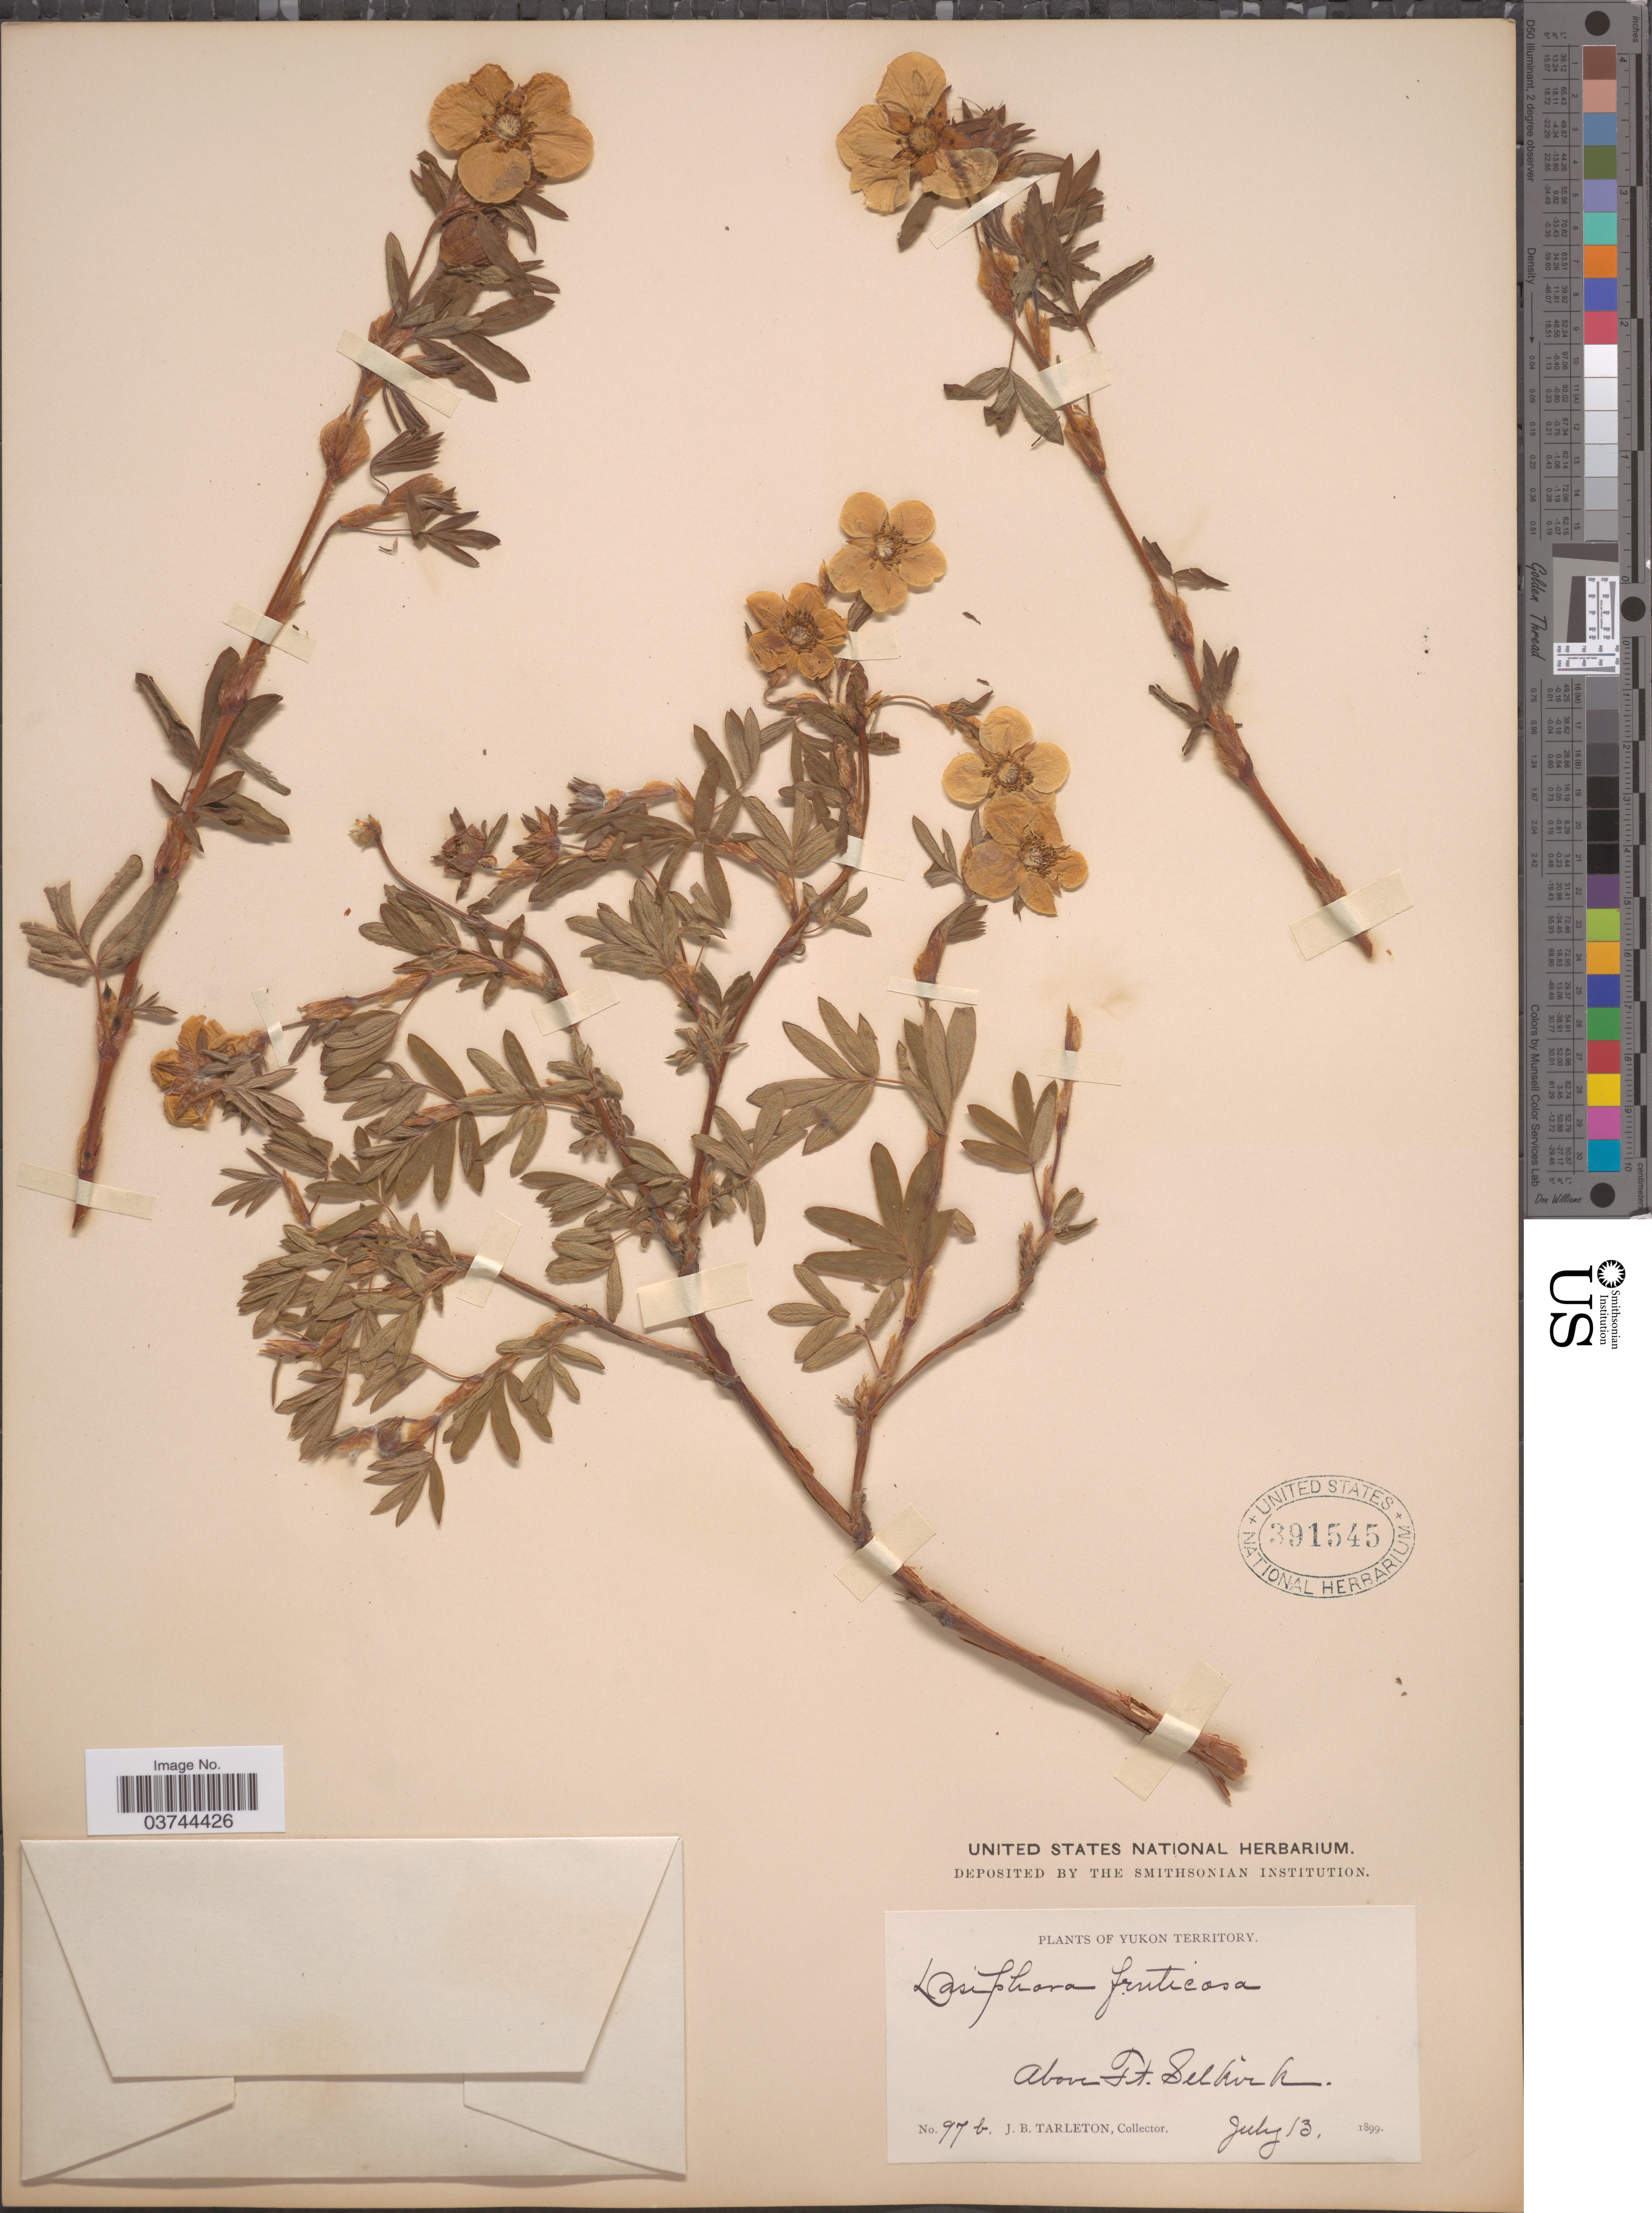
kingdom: Plantae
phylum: Tracheophyta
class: Magnoliopsida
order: Rosales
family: Rosaceae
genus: Dasiphora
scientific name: Dasiphora fruticosa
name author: (L.) Rydb.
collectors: J. Tarleton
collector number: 97b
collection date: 1899-07-13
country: Canada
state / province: Yukon Territory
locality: Yukon Territory. Above Ft. Selkirk.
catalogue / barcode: US 391545